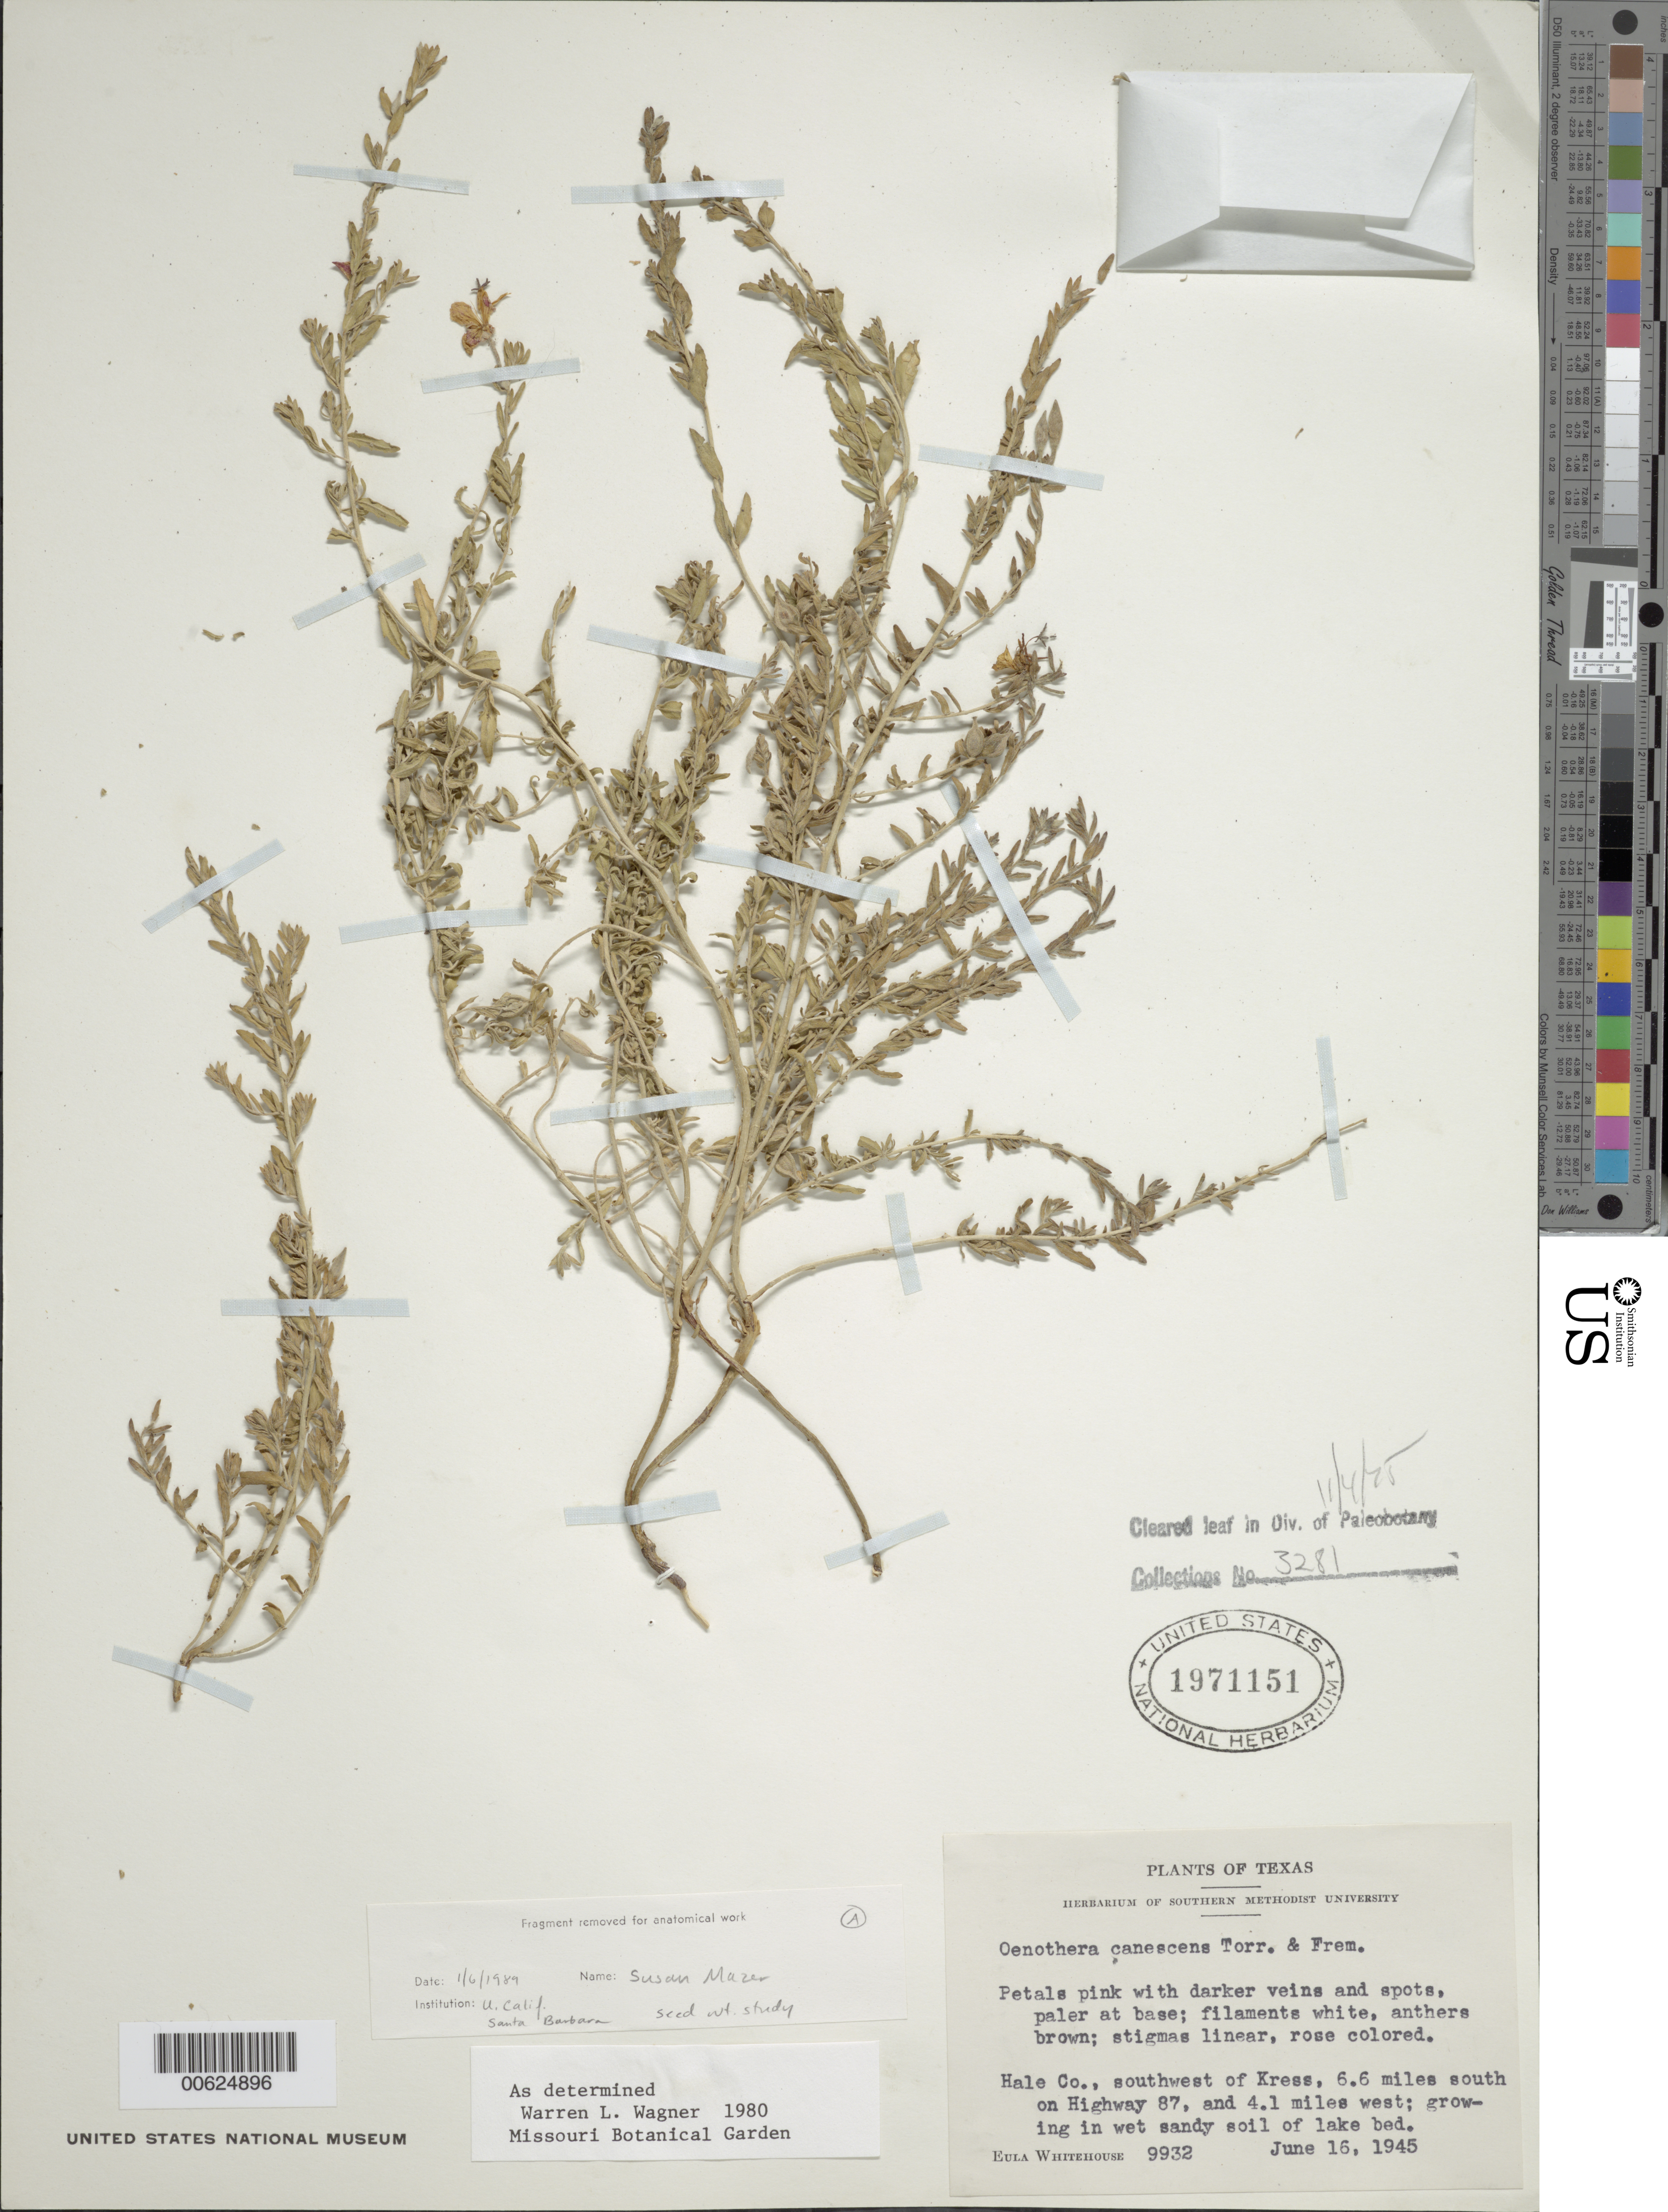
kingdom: Plantae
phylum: Tracheophyta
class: Magnoliopsida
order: Myrtales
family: Onagraceae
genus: Oenothera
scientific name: Oenothera canescens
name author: Torr. & Frém.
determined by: Macer, S., (UCSB), University of California - Santa Barbara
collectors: E. Whitehouse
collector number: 9932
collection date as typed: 16 Jun 1945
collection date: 1945-06-16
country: United States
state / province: Texas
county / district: Hale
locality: SW of Kress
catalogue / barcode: US 1971151